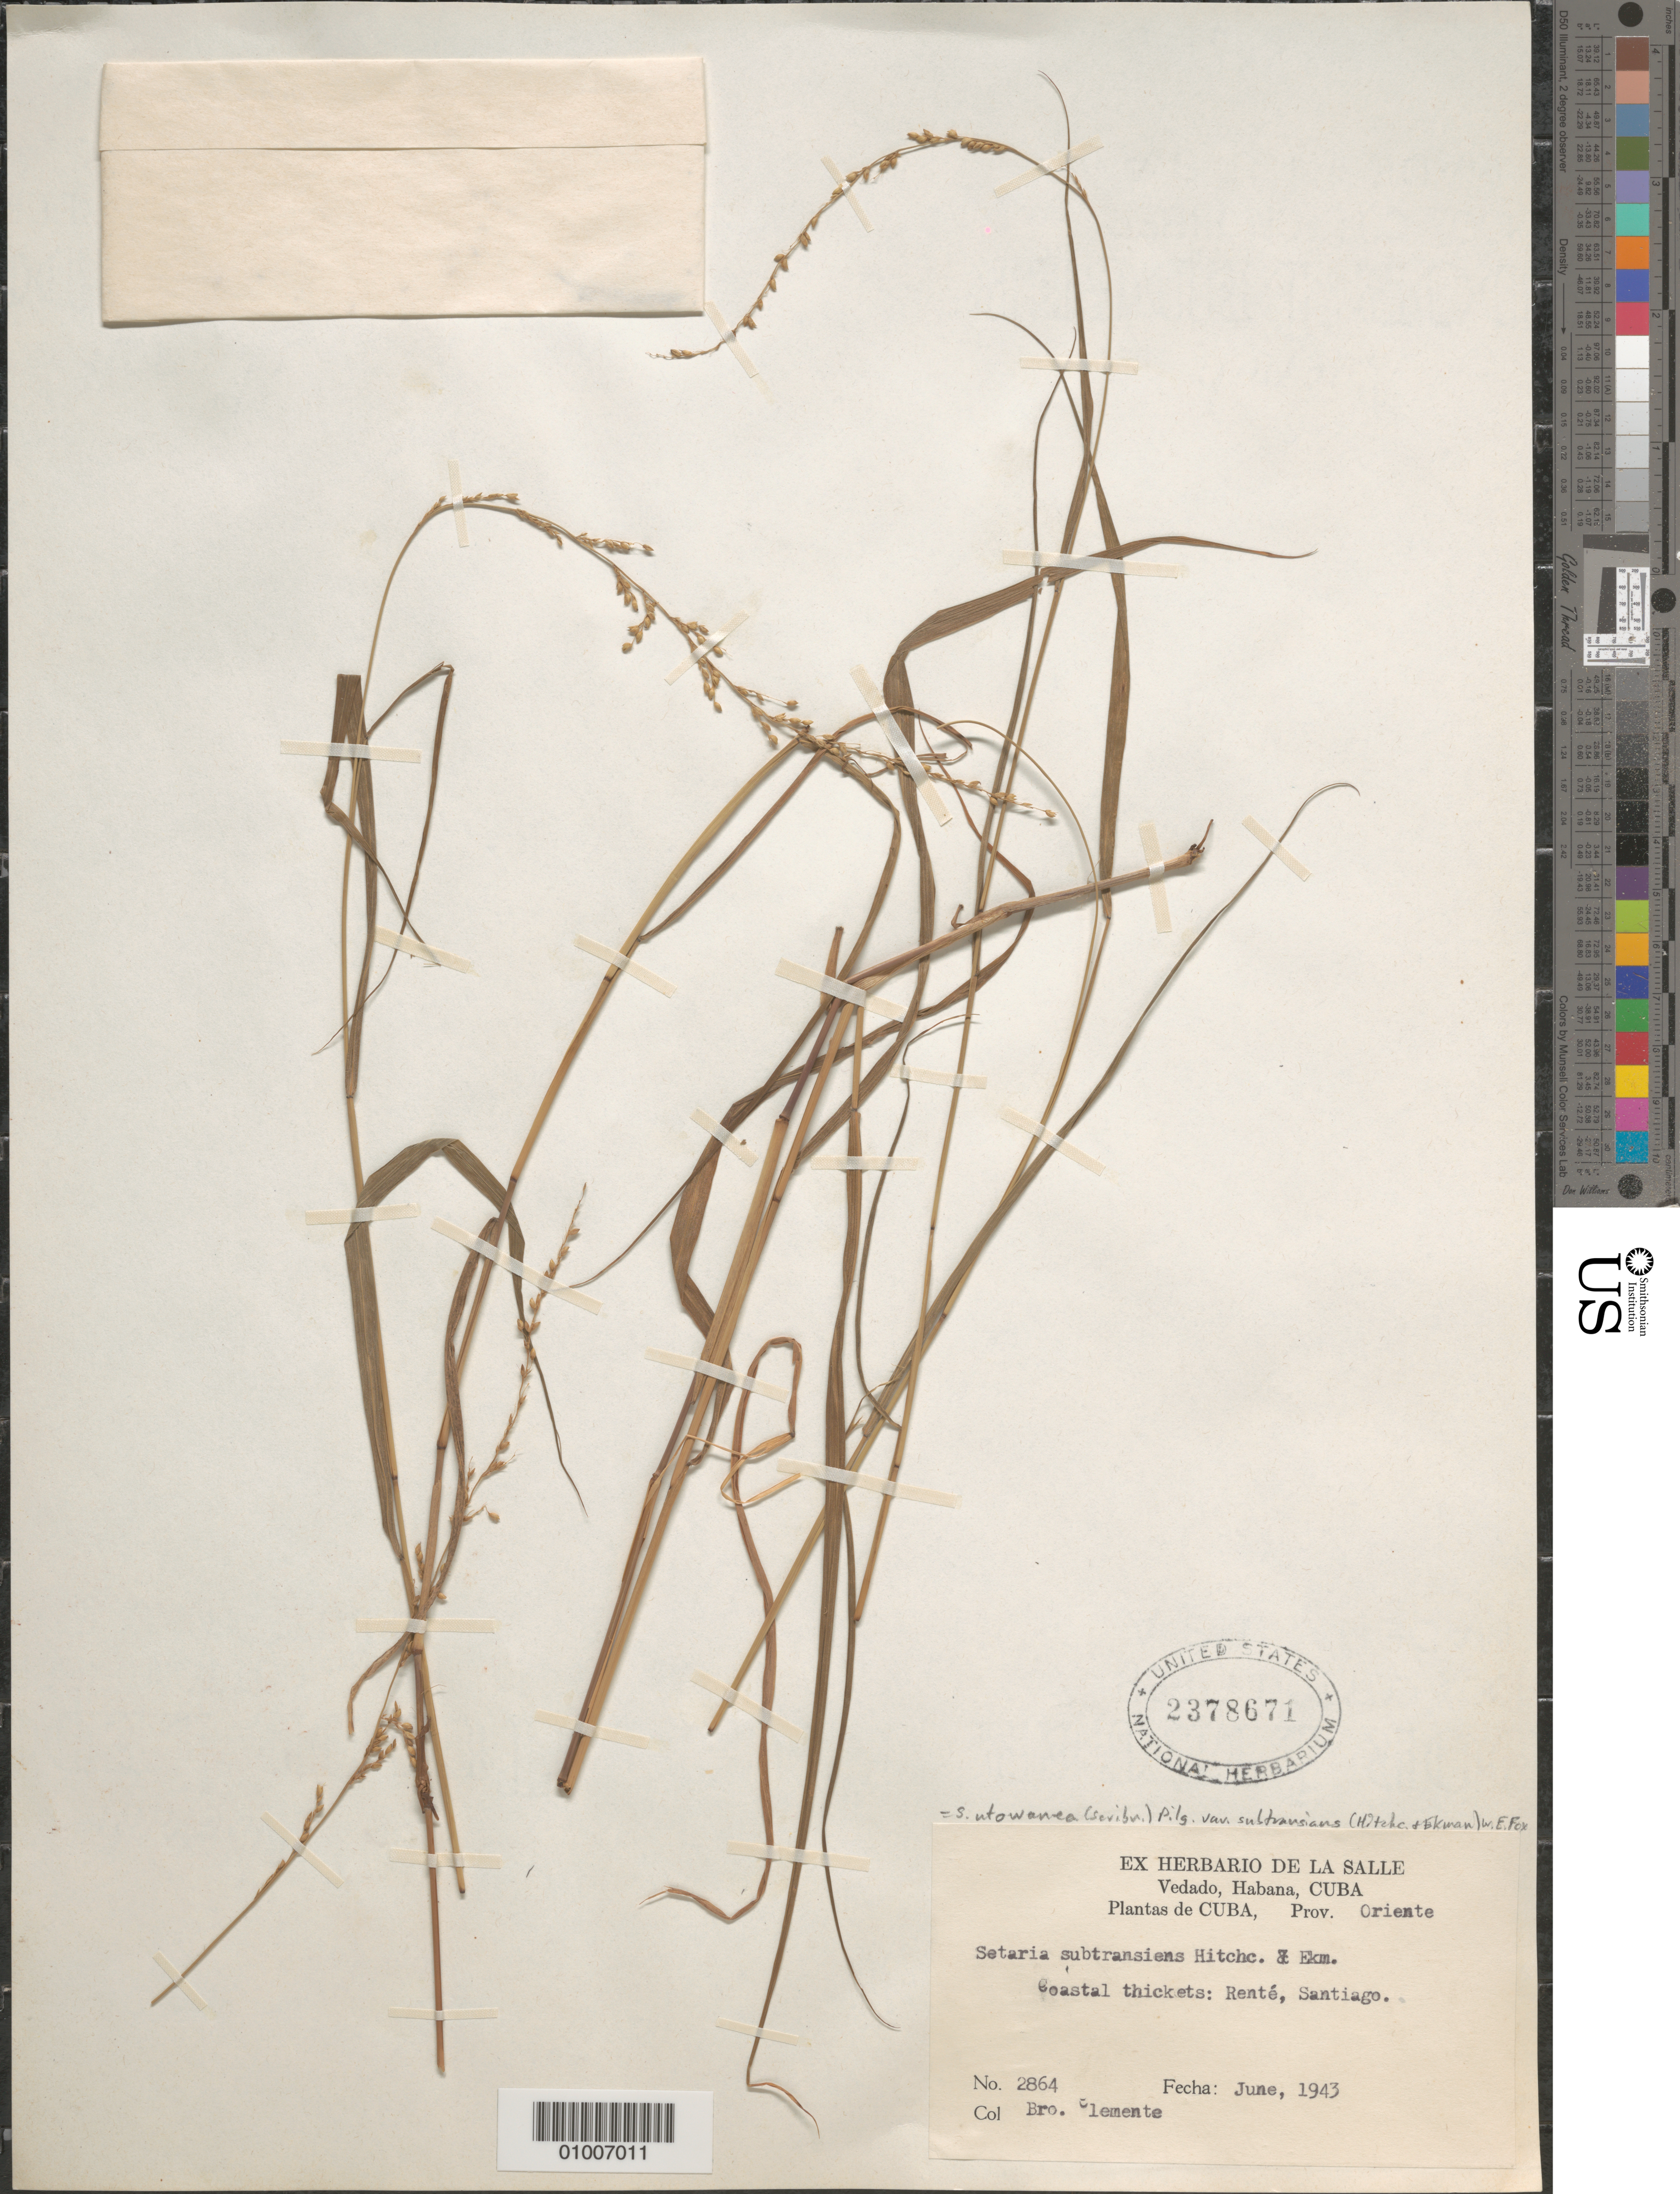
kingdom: Plantae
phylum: Tracheophyta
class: Liliopsida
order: Poales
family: Poaceae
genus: Setaria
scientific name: Setaria utowanaea var. subtransiens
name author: (Hitchc. & Ekman) W.E. Fox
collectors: Bro. Clemente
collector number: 2864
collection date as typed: Jun 1943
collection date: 1943-06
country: Cuba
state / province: Santiago de Cuba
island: Cuba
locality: Coastal thickets: Rente, Santiago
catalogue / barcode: US 2378671